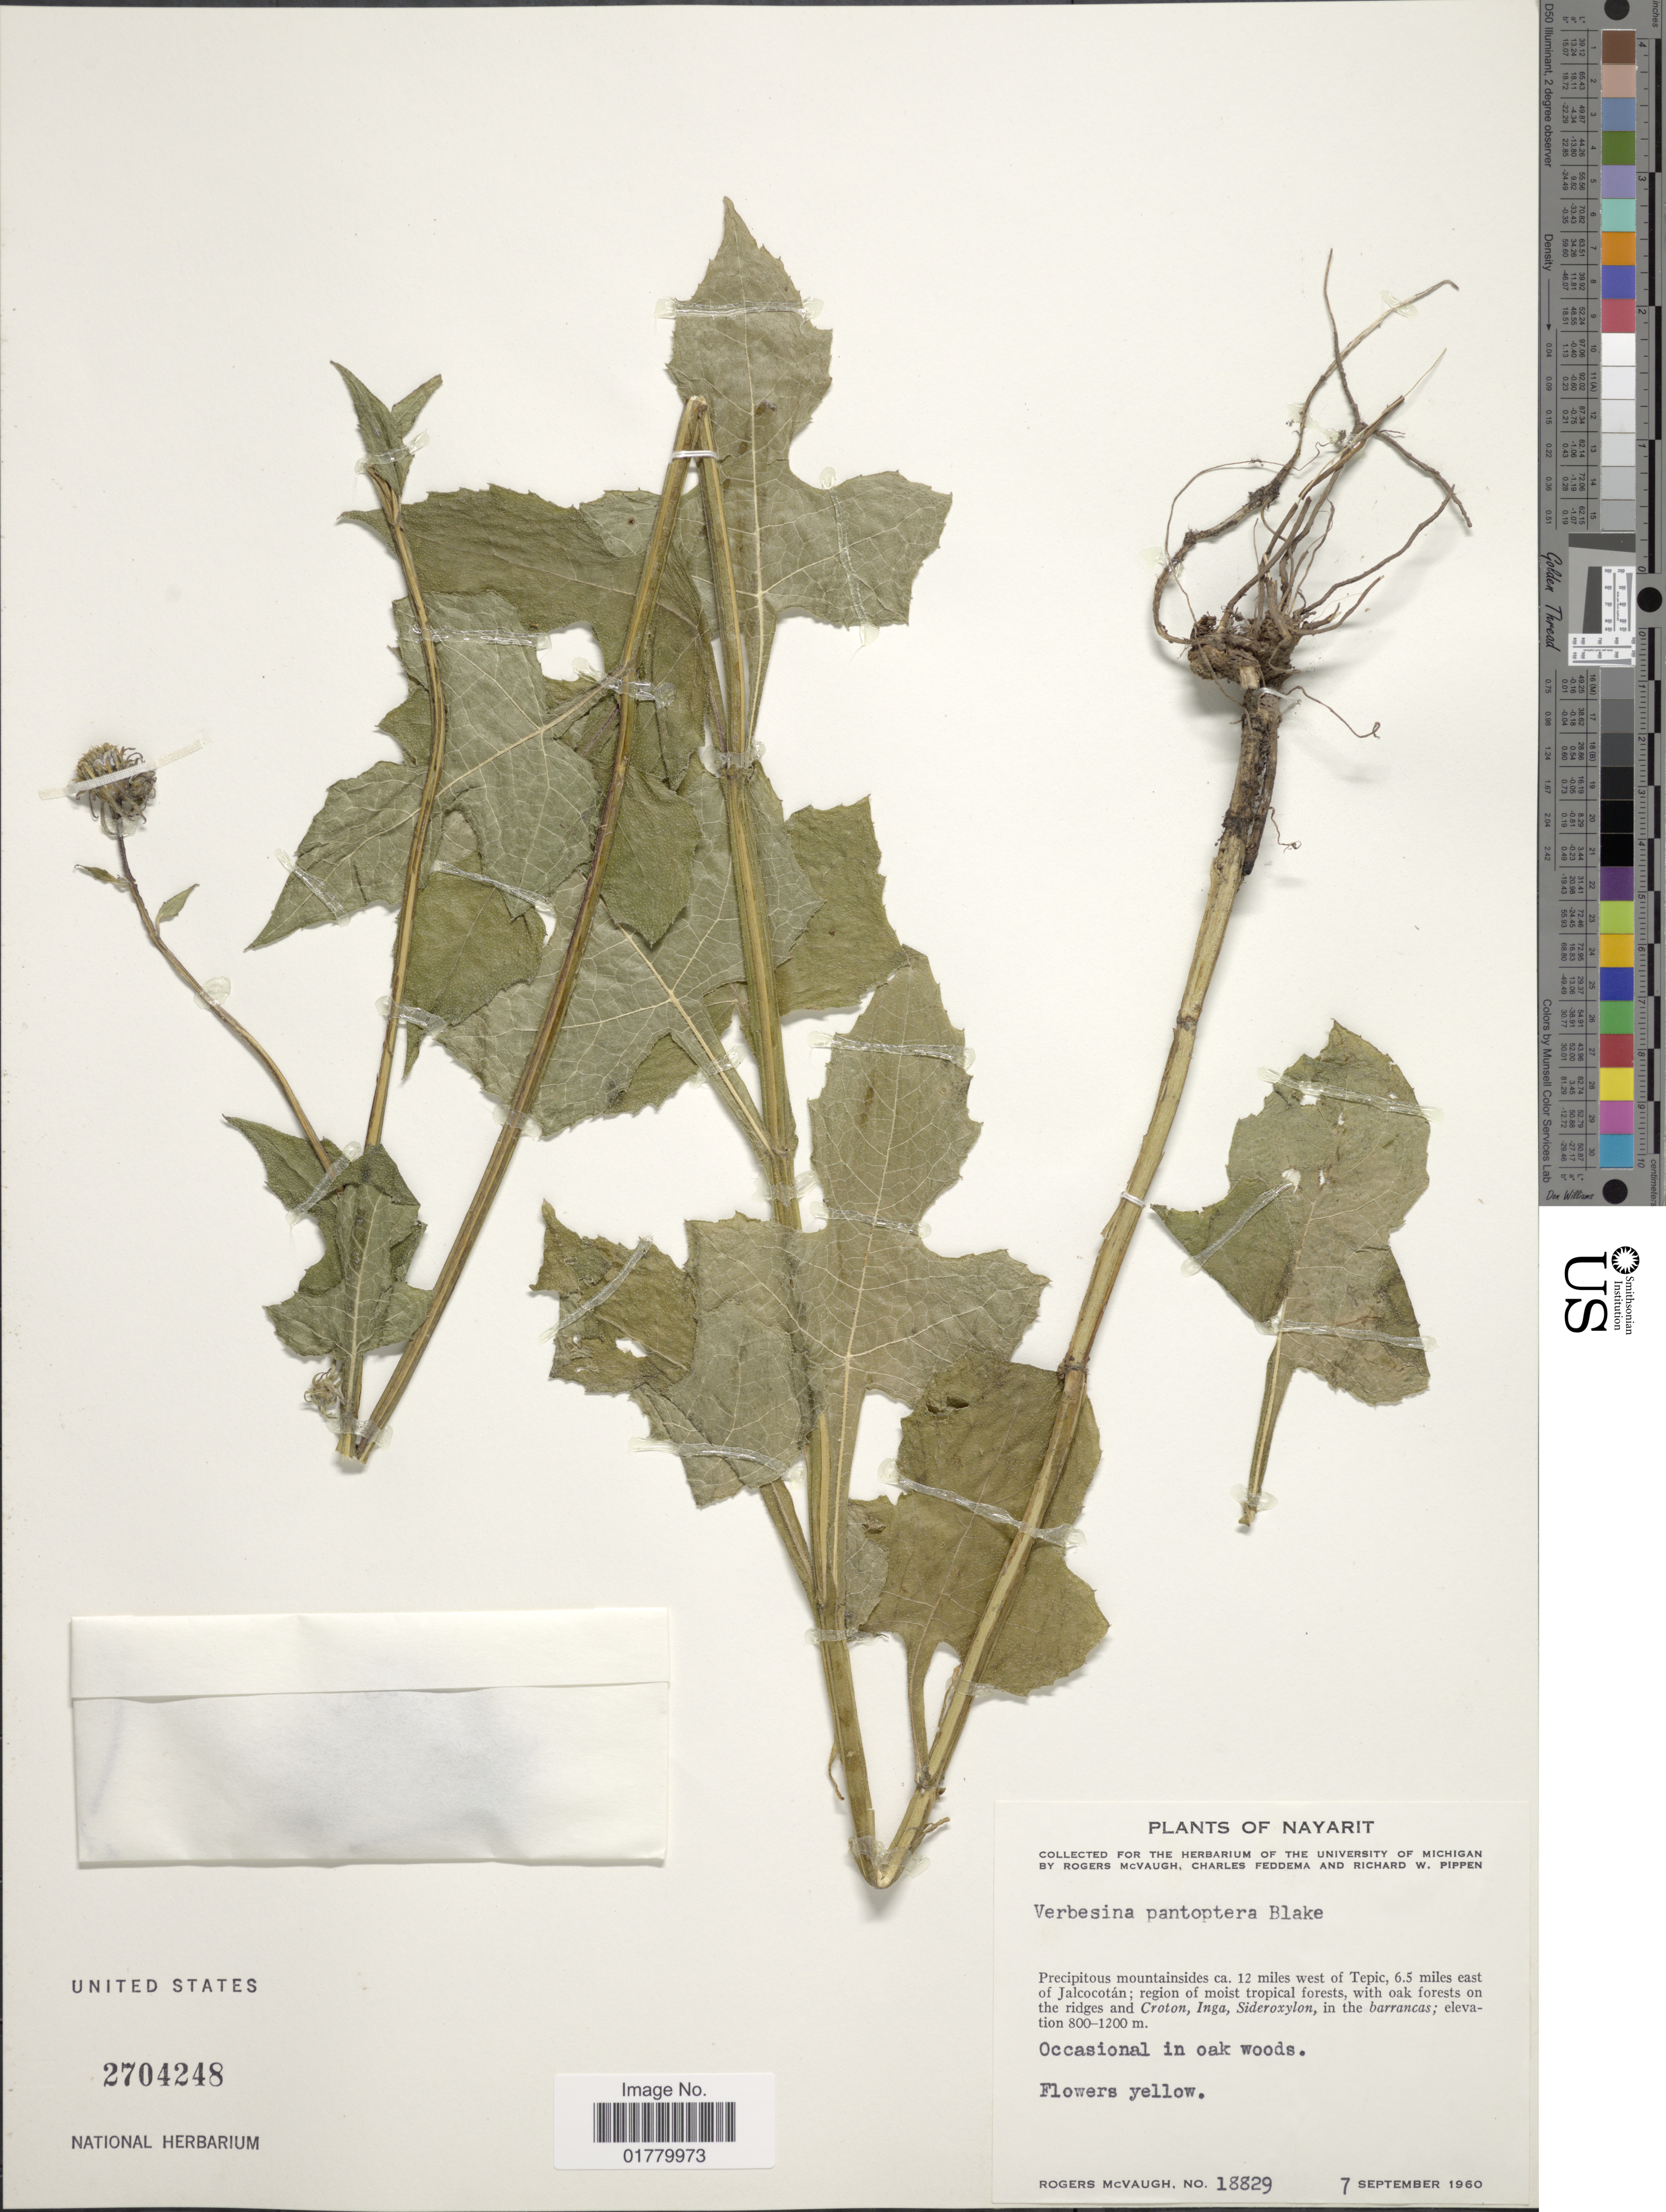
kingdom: Plantae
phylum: Tracheophyta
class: Magnoliopsida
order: Asterales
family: Asteraceae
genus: Verbesina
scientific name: Verbesina pantoptera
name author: S.F. Blake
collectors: R. McVaugh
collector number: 18829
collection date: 1960-09-07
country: Mexico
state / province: Nayarit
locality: Precipitous mountainsides ca. 12 miles west of Tepic, 6.5 miles east of Jalcocotán; region of moist tropical forests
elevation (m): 800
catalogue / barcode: US 2704248